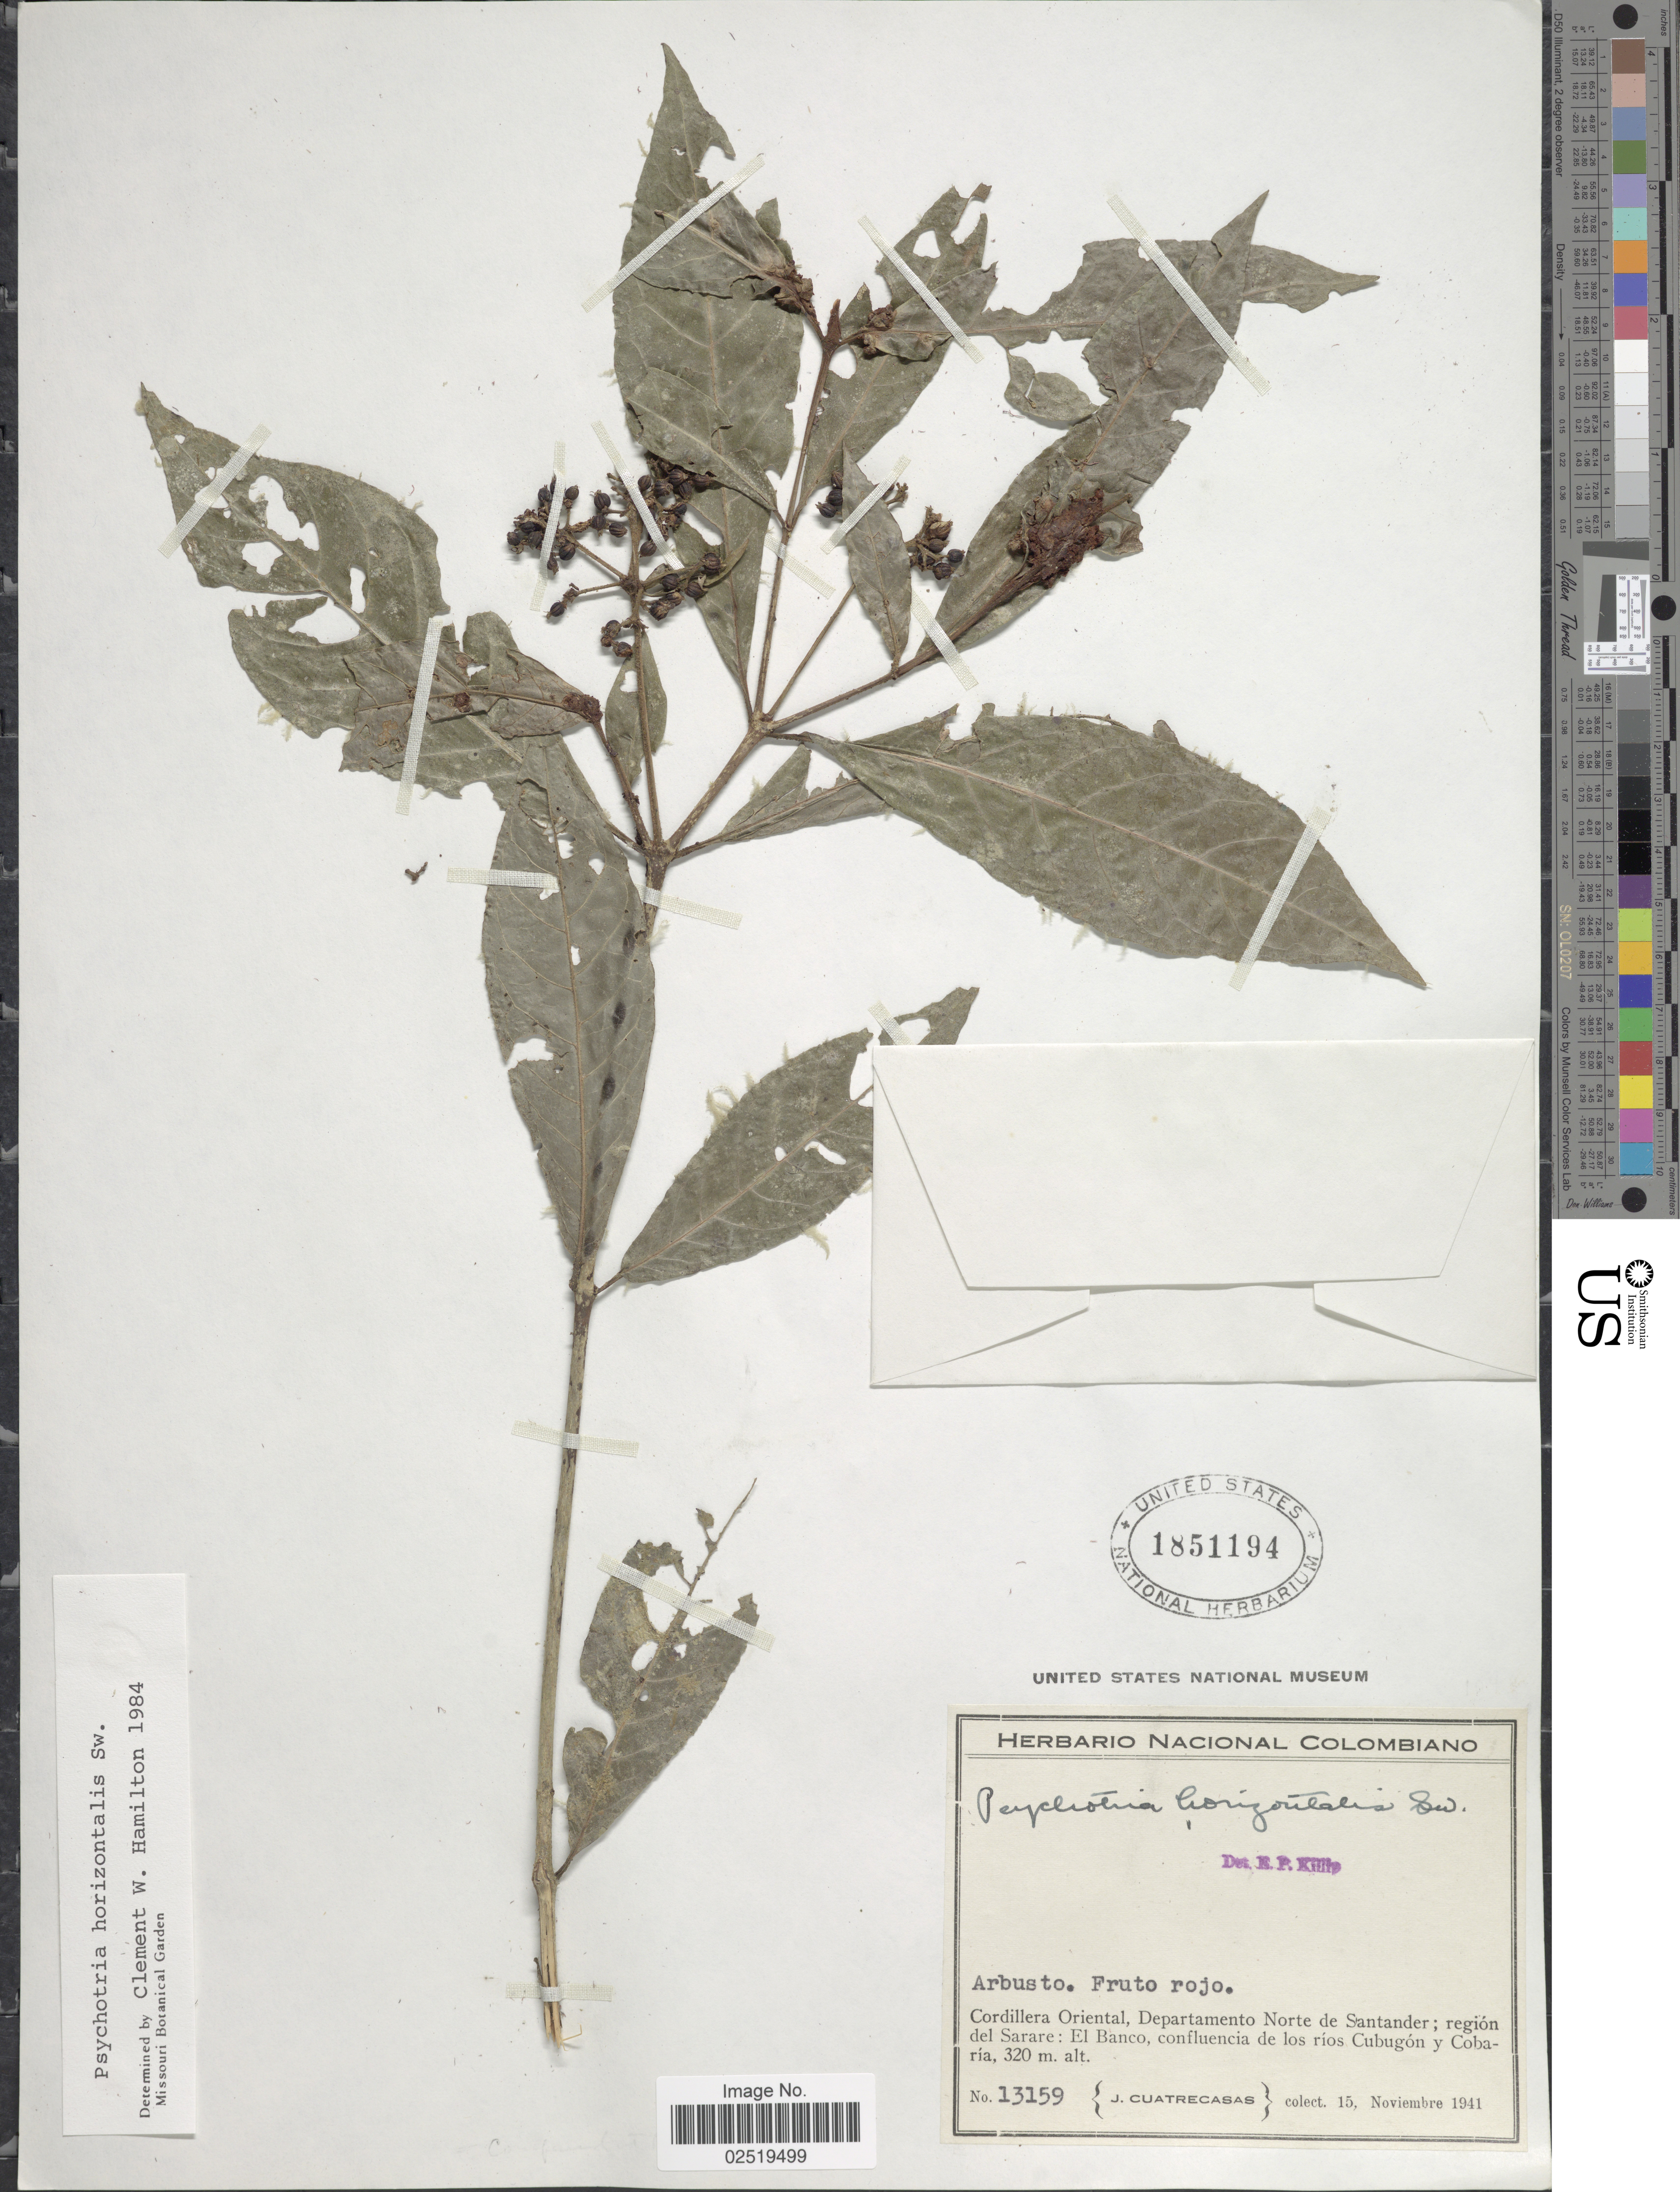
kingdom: Plantae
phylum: Tracheophyta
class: Magnoliopsida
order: Gentianales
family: Rubiaceae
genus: Psychotria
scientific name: Psychotria horizontalis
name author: Sw.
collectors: J. Cuatrecasas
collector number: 13159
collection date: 1941-11-15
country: Colombia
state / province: Norte de Santander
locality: Cordillera Oriental; region del Sarare: El Blanco, confluencia de los rios Cubugon y Cobaria.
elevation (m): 320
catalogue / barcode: US 1851194